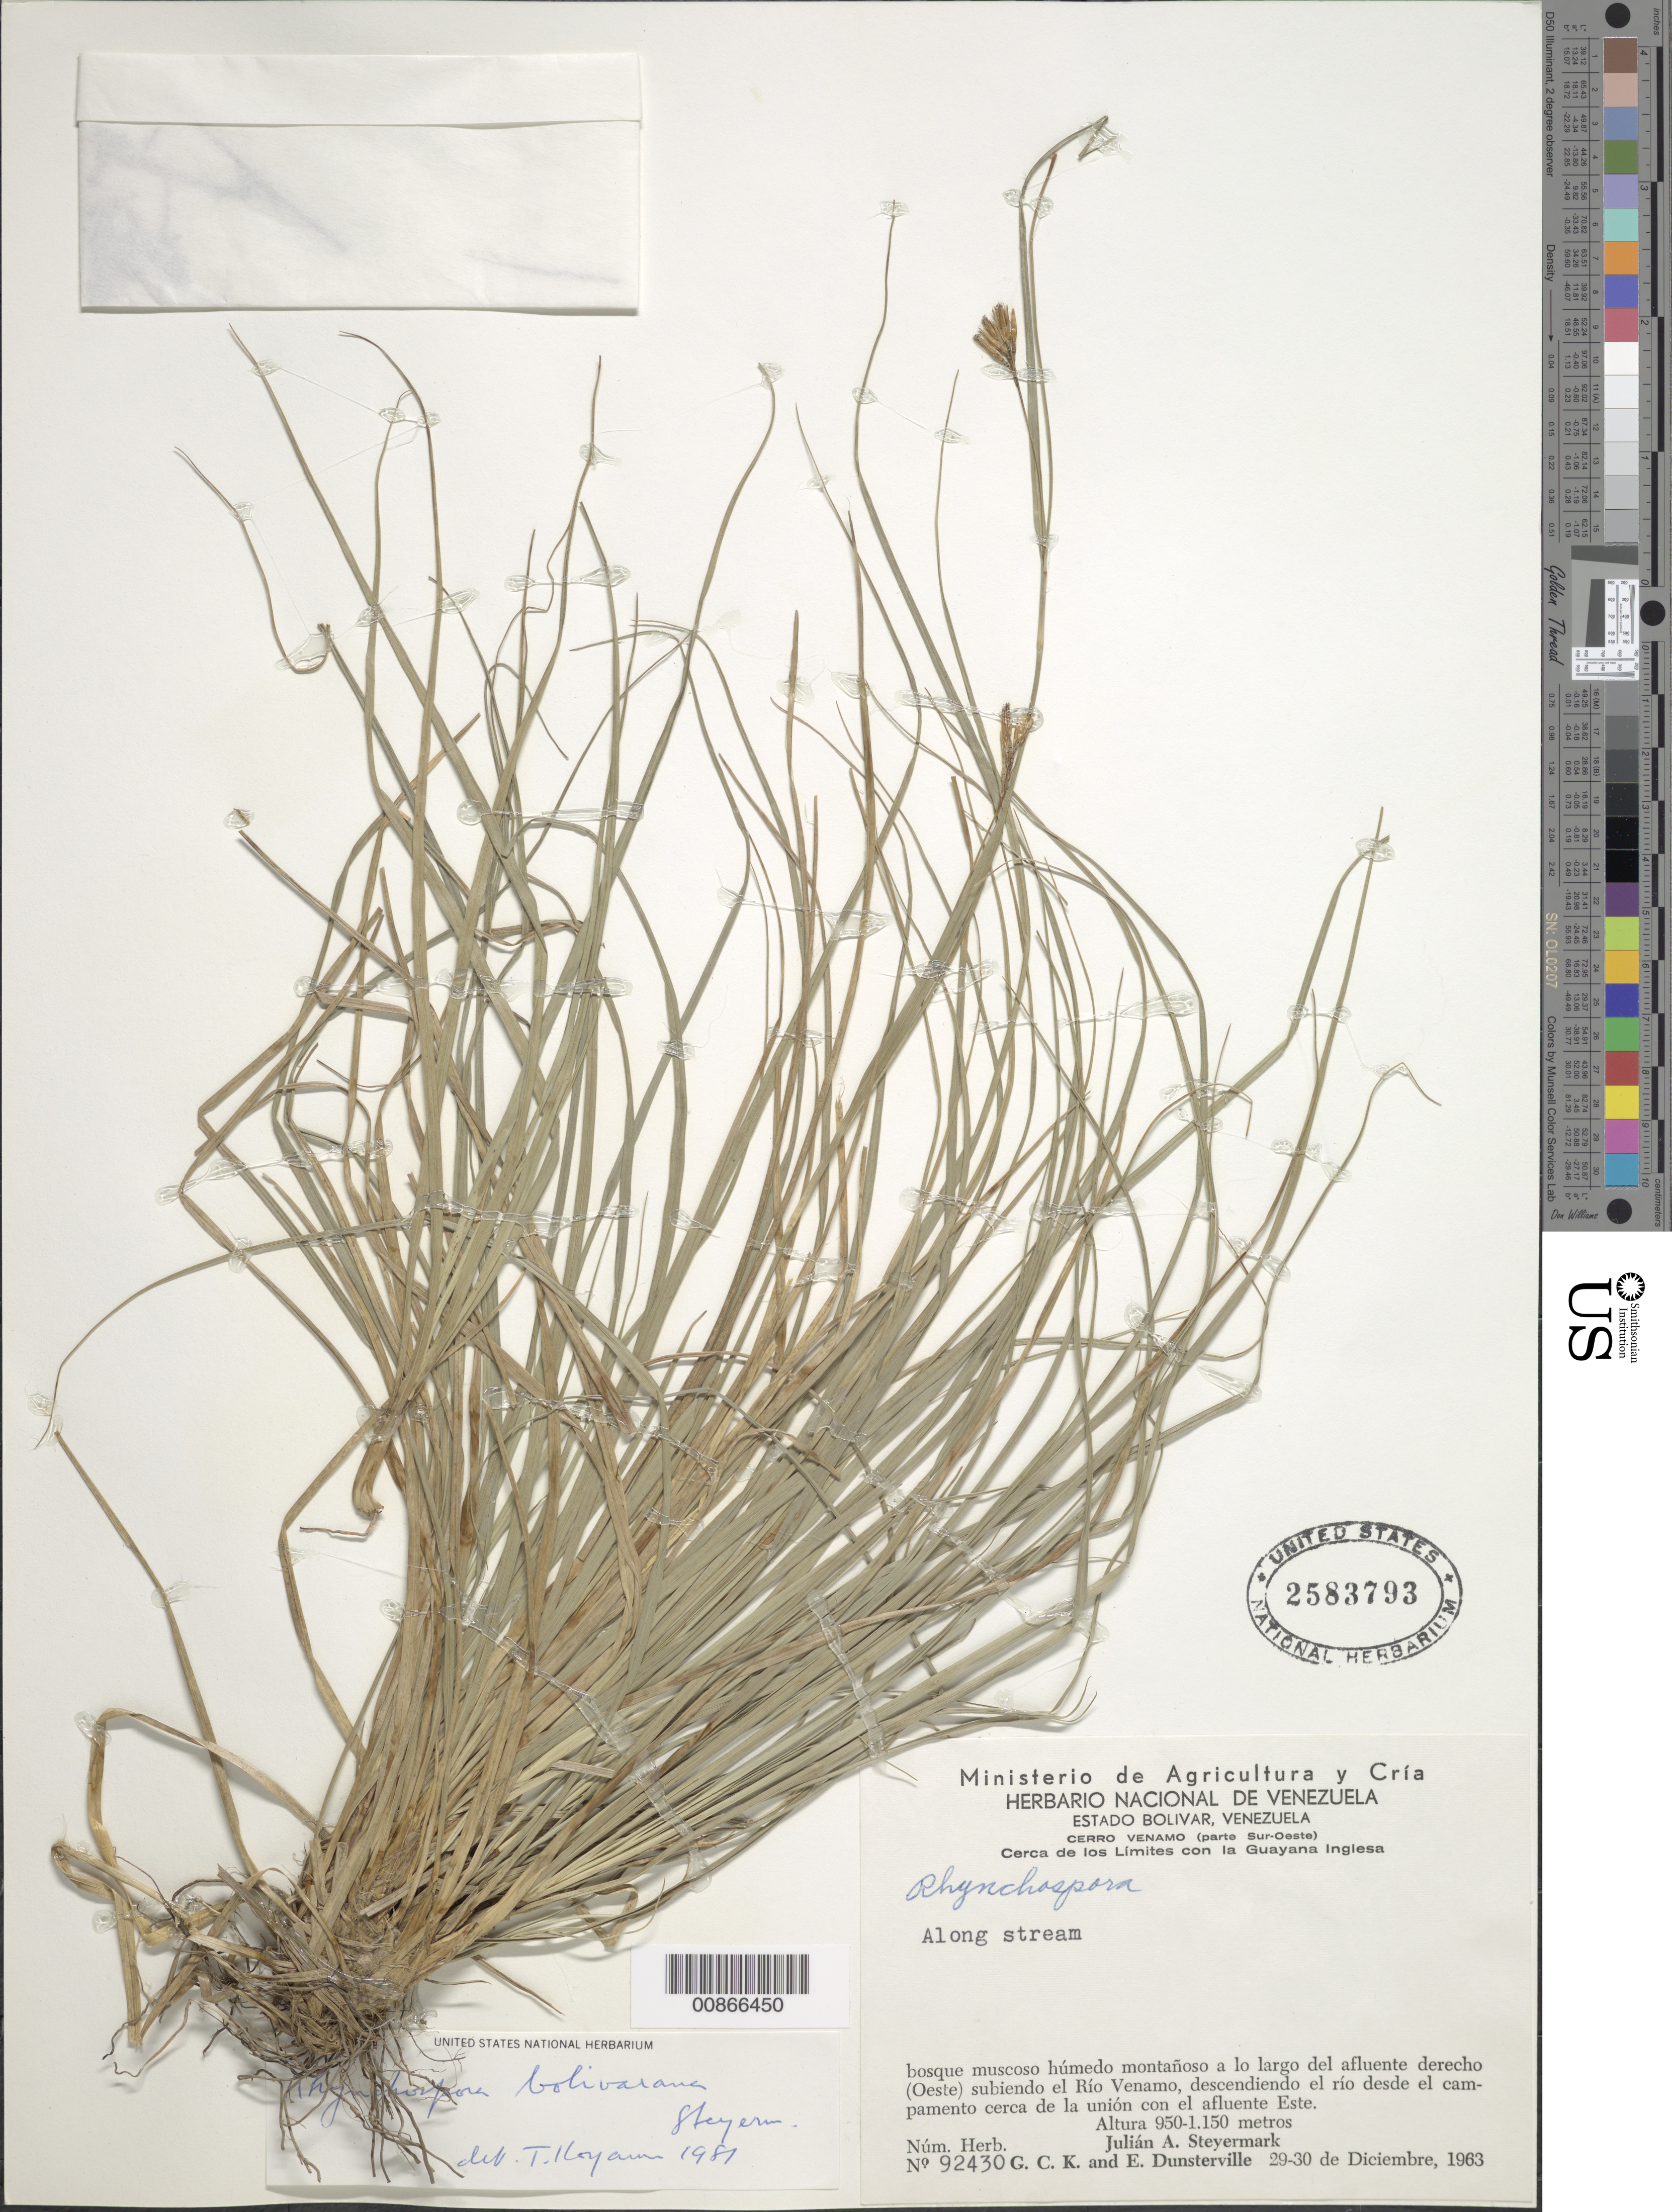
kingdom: Plantae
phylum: Tracheophyta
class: Liliopsida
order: Poales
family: Cyperaceae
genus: Rhynchospora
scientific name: Rhynchospora bolivarana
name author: Steyerm.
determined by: Koyama, Tetsuo M.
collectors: J. Steyermark, G. C. K. Dunsterville & E. Dunsterville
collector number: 92430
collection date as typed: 29-Dec-63 to 30-Dec-63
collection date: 1963-12-29/1963-12-30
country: Venezuela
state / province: Bolívar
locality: Cerro Venamo, SW part, Río Venamo, cerca de los limites con la Guayana Inglesa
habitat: Bosque muscoso humedo montanoso a lo largo del rio; along stream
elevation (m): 950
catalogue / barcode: US 2583793